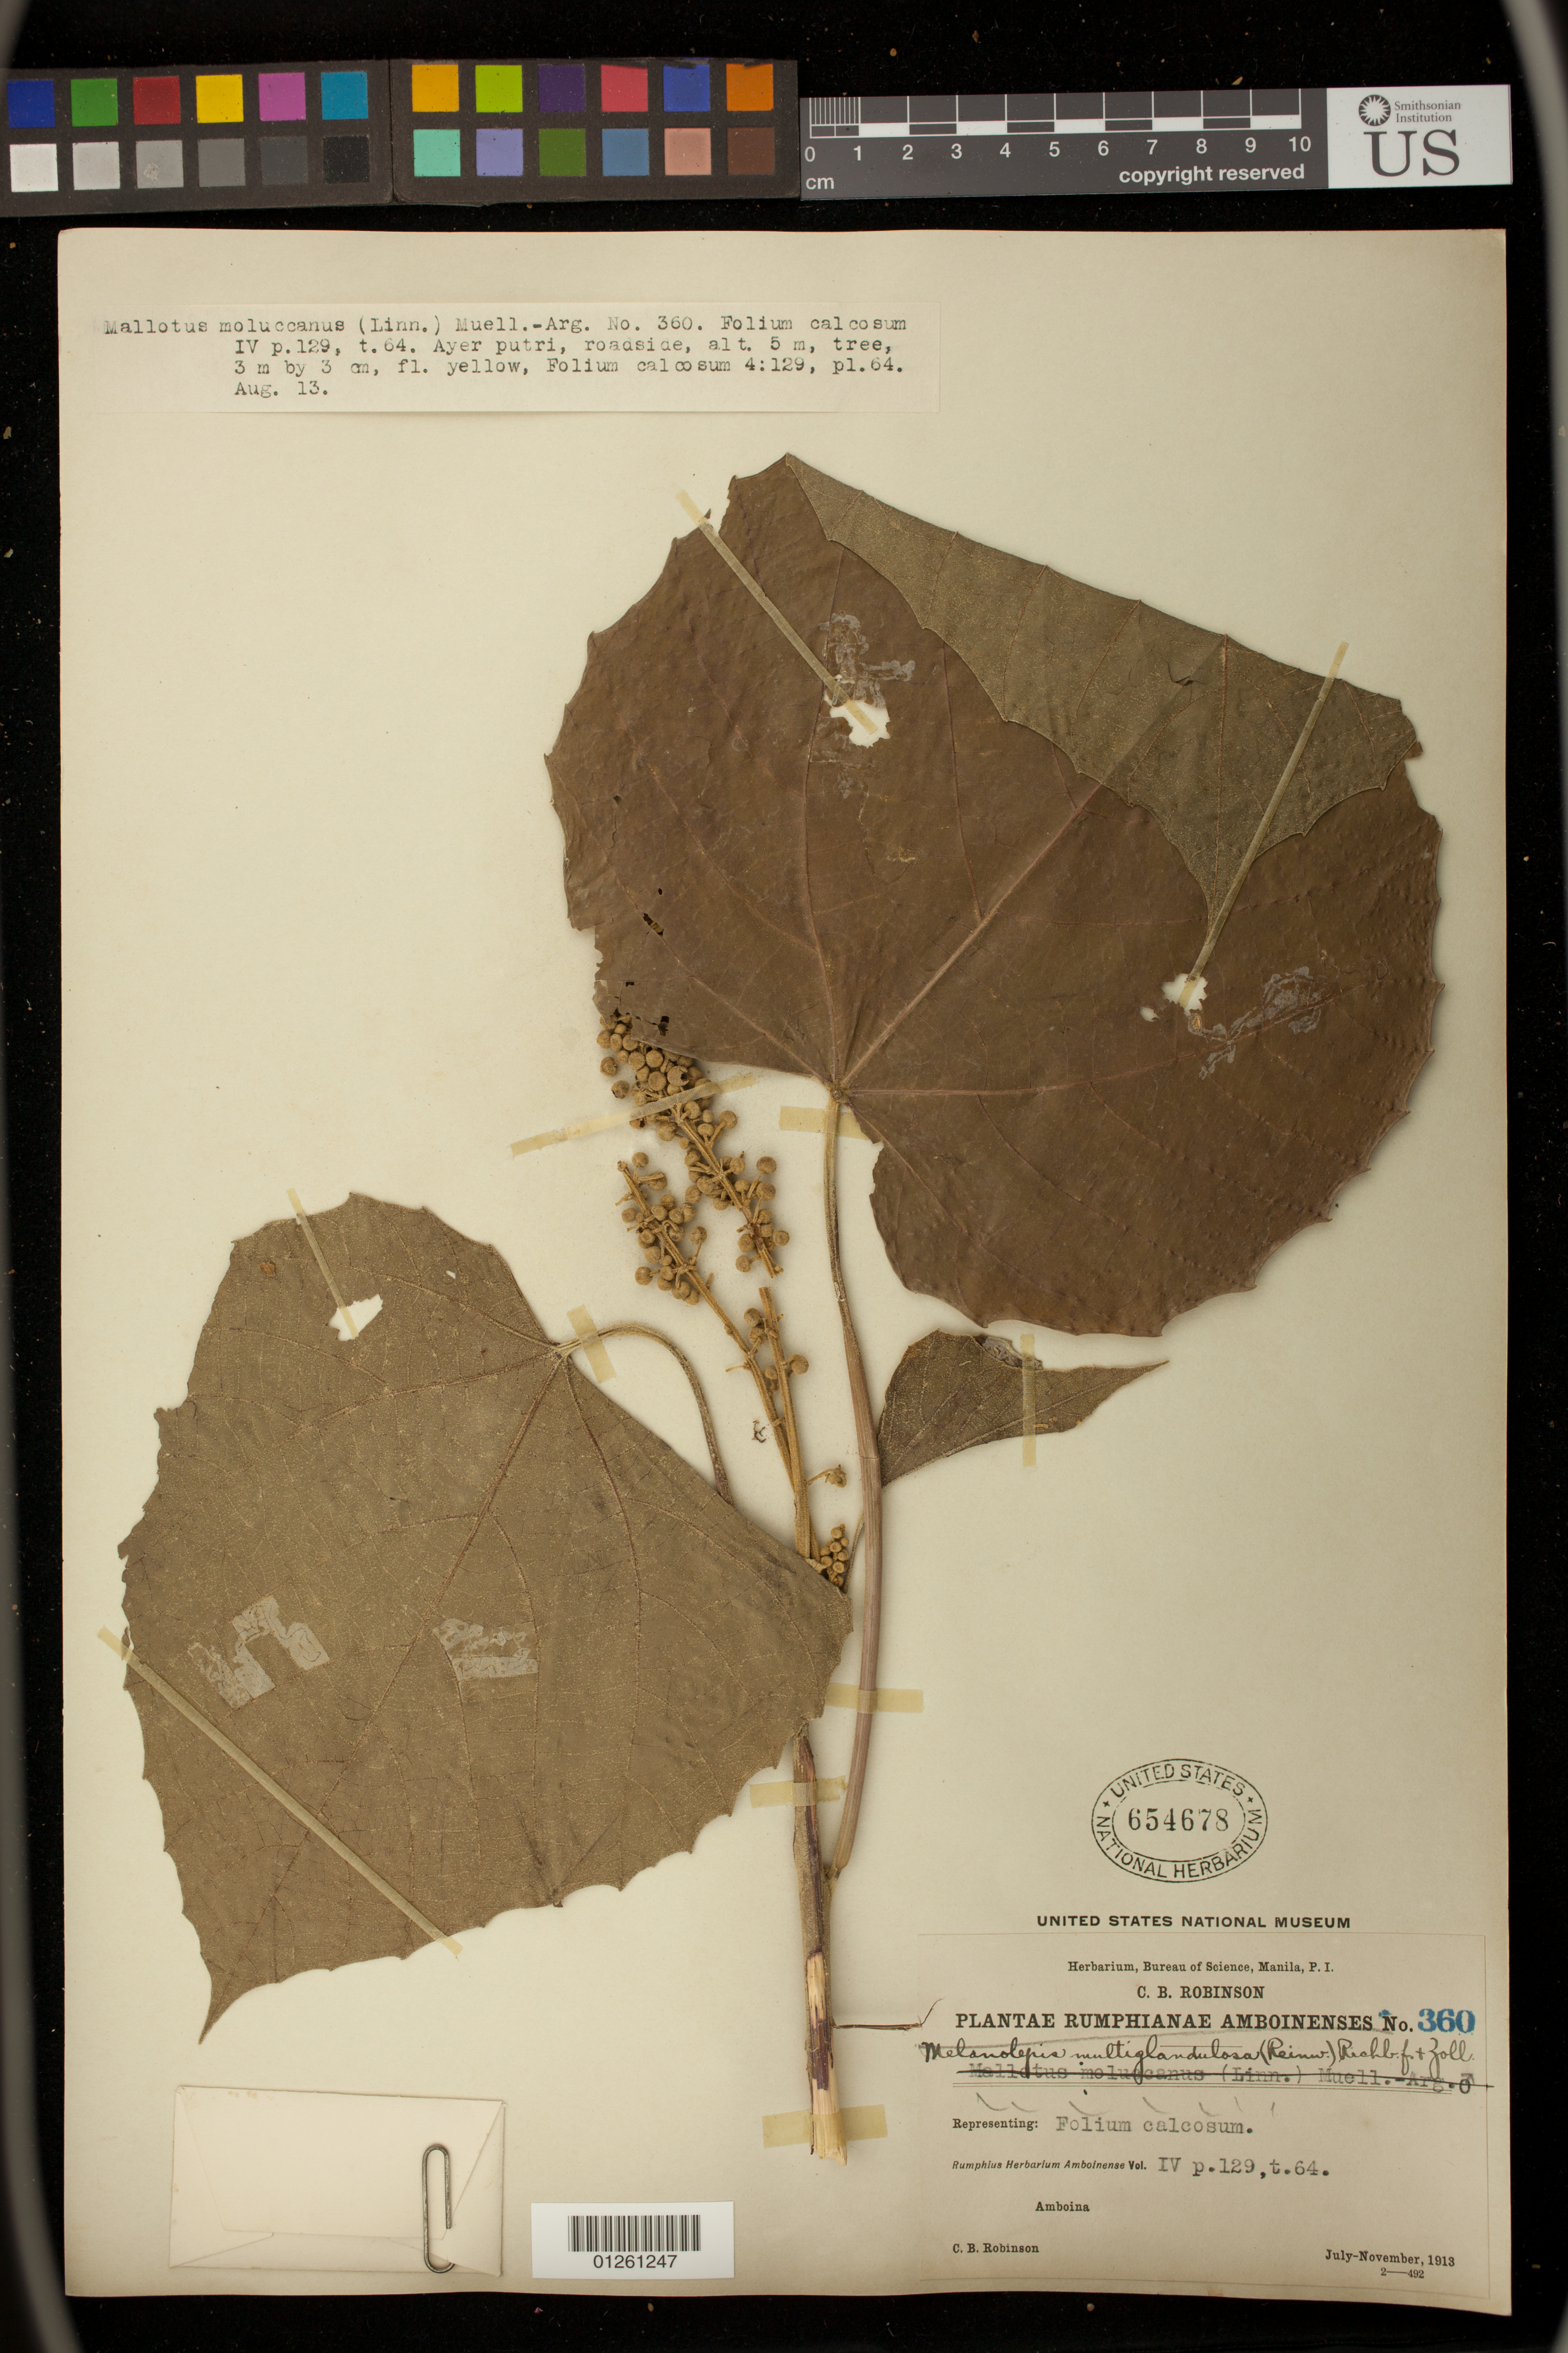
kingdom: Plantae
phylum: Tracheophyta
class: Magnoliopsida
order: Malpighiales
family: Euphorbiaceae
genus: Melanolepis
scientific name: Melanolepis multiglandulosa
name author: (Reinw. ex Blume) Rchb. f. & Zoll.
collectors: C. Robinson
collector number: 360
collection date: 1913-08-13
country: Indonesia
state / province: Maluku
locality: Amboina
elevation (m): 5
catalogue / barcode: US 654678